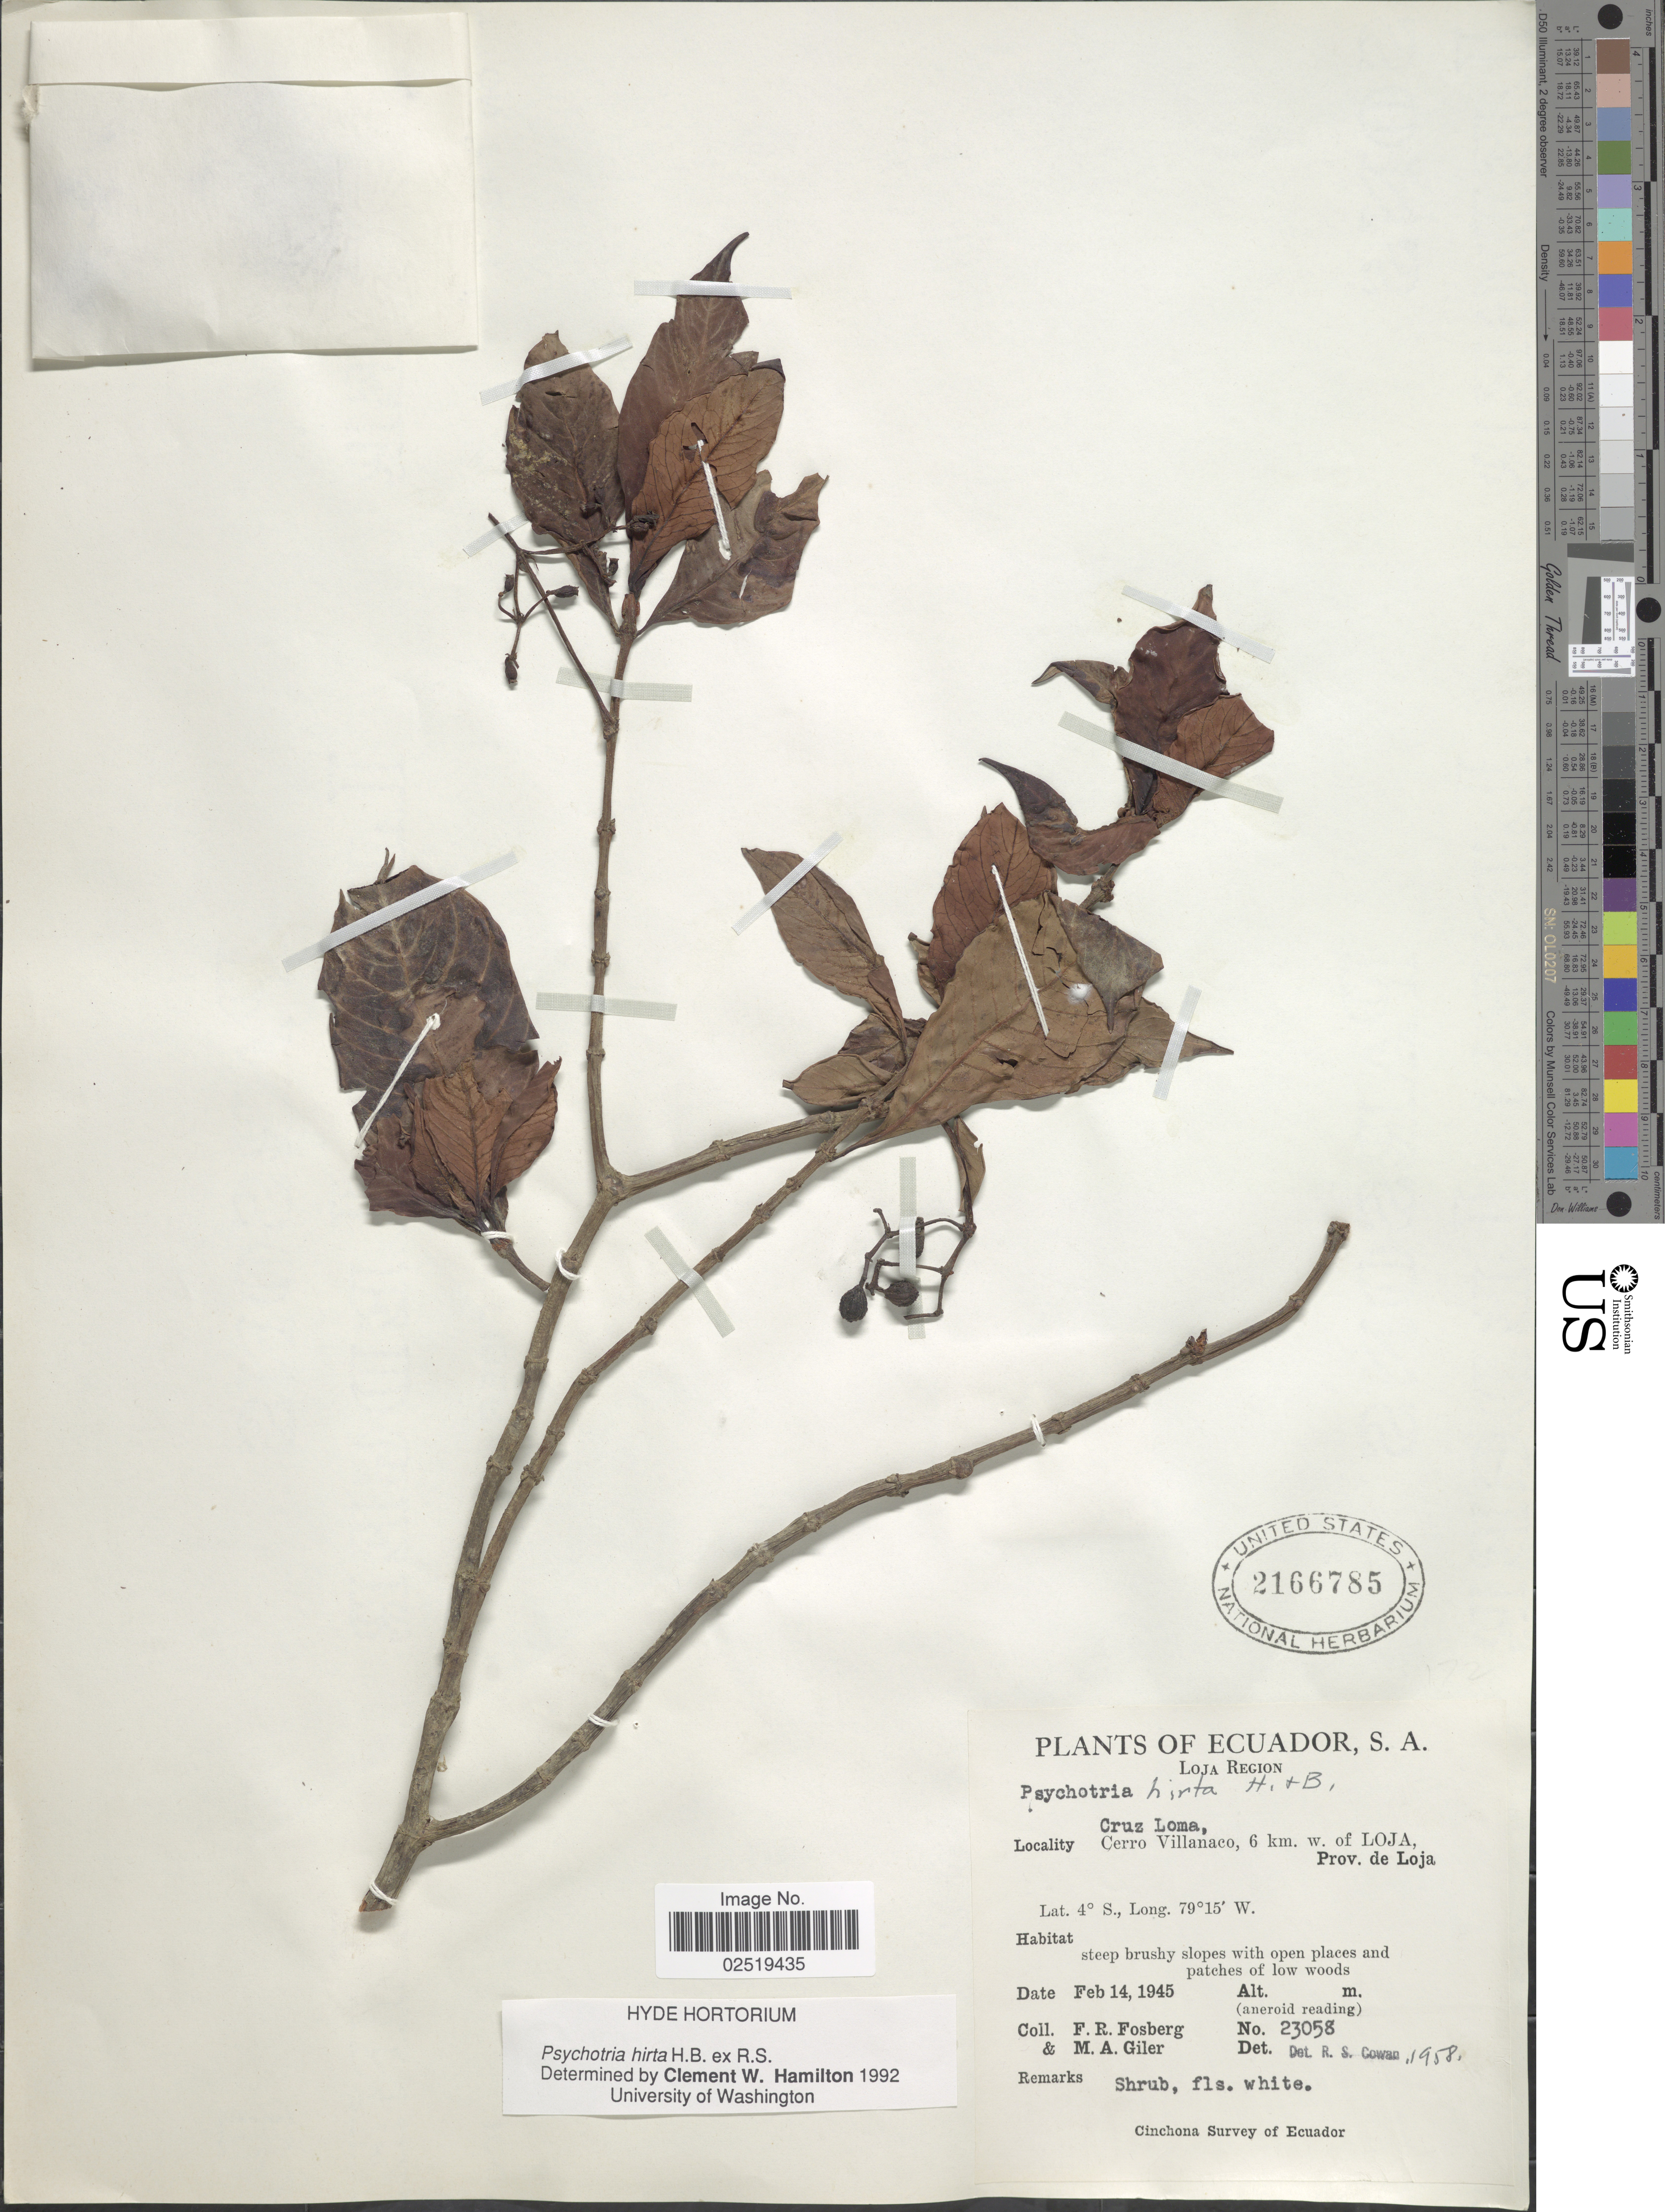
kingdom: Plantae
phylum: Tracheophyta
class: Magnoliopsida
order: Gentianales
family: Rubiaceae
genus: Psychotria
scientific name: Psychotria hirta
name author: Schult.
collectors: F. R. Fosberg & M. Giler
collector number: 23058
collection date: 1945-02-14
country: Ecuador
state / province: Loja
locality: S.A., Loja Region, Cruz Loma, Cerro Villanaco, 6 km. w. of Loja.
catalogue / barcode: US 2166785